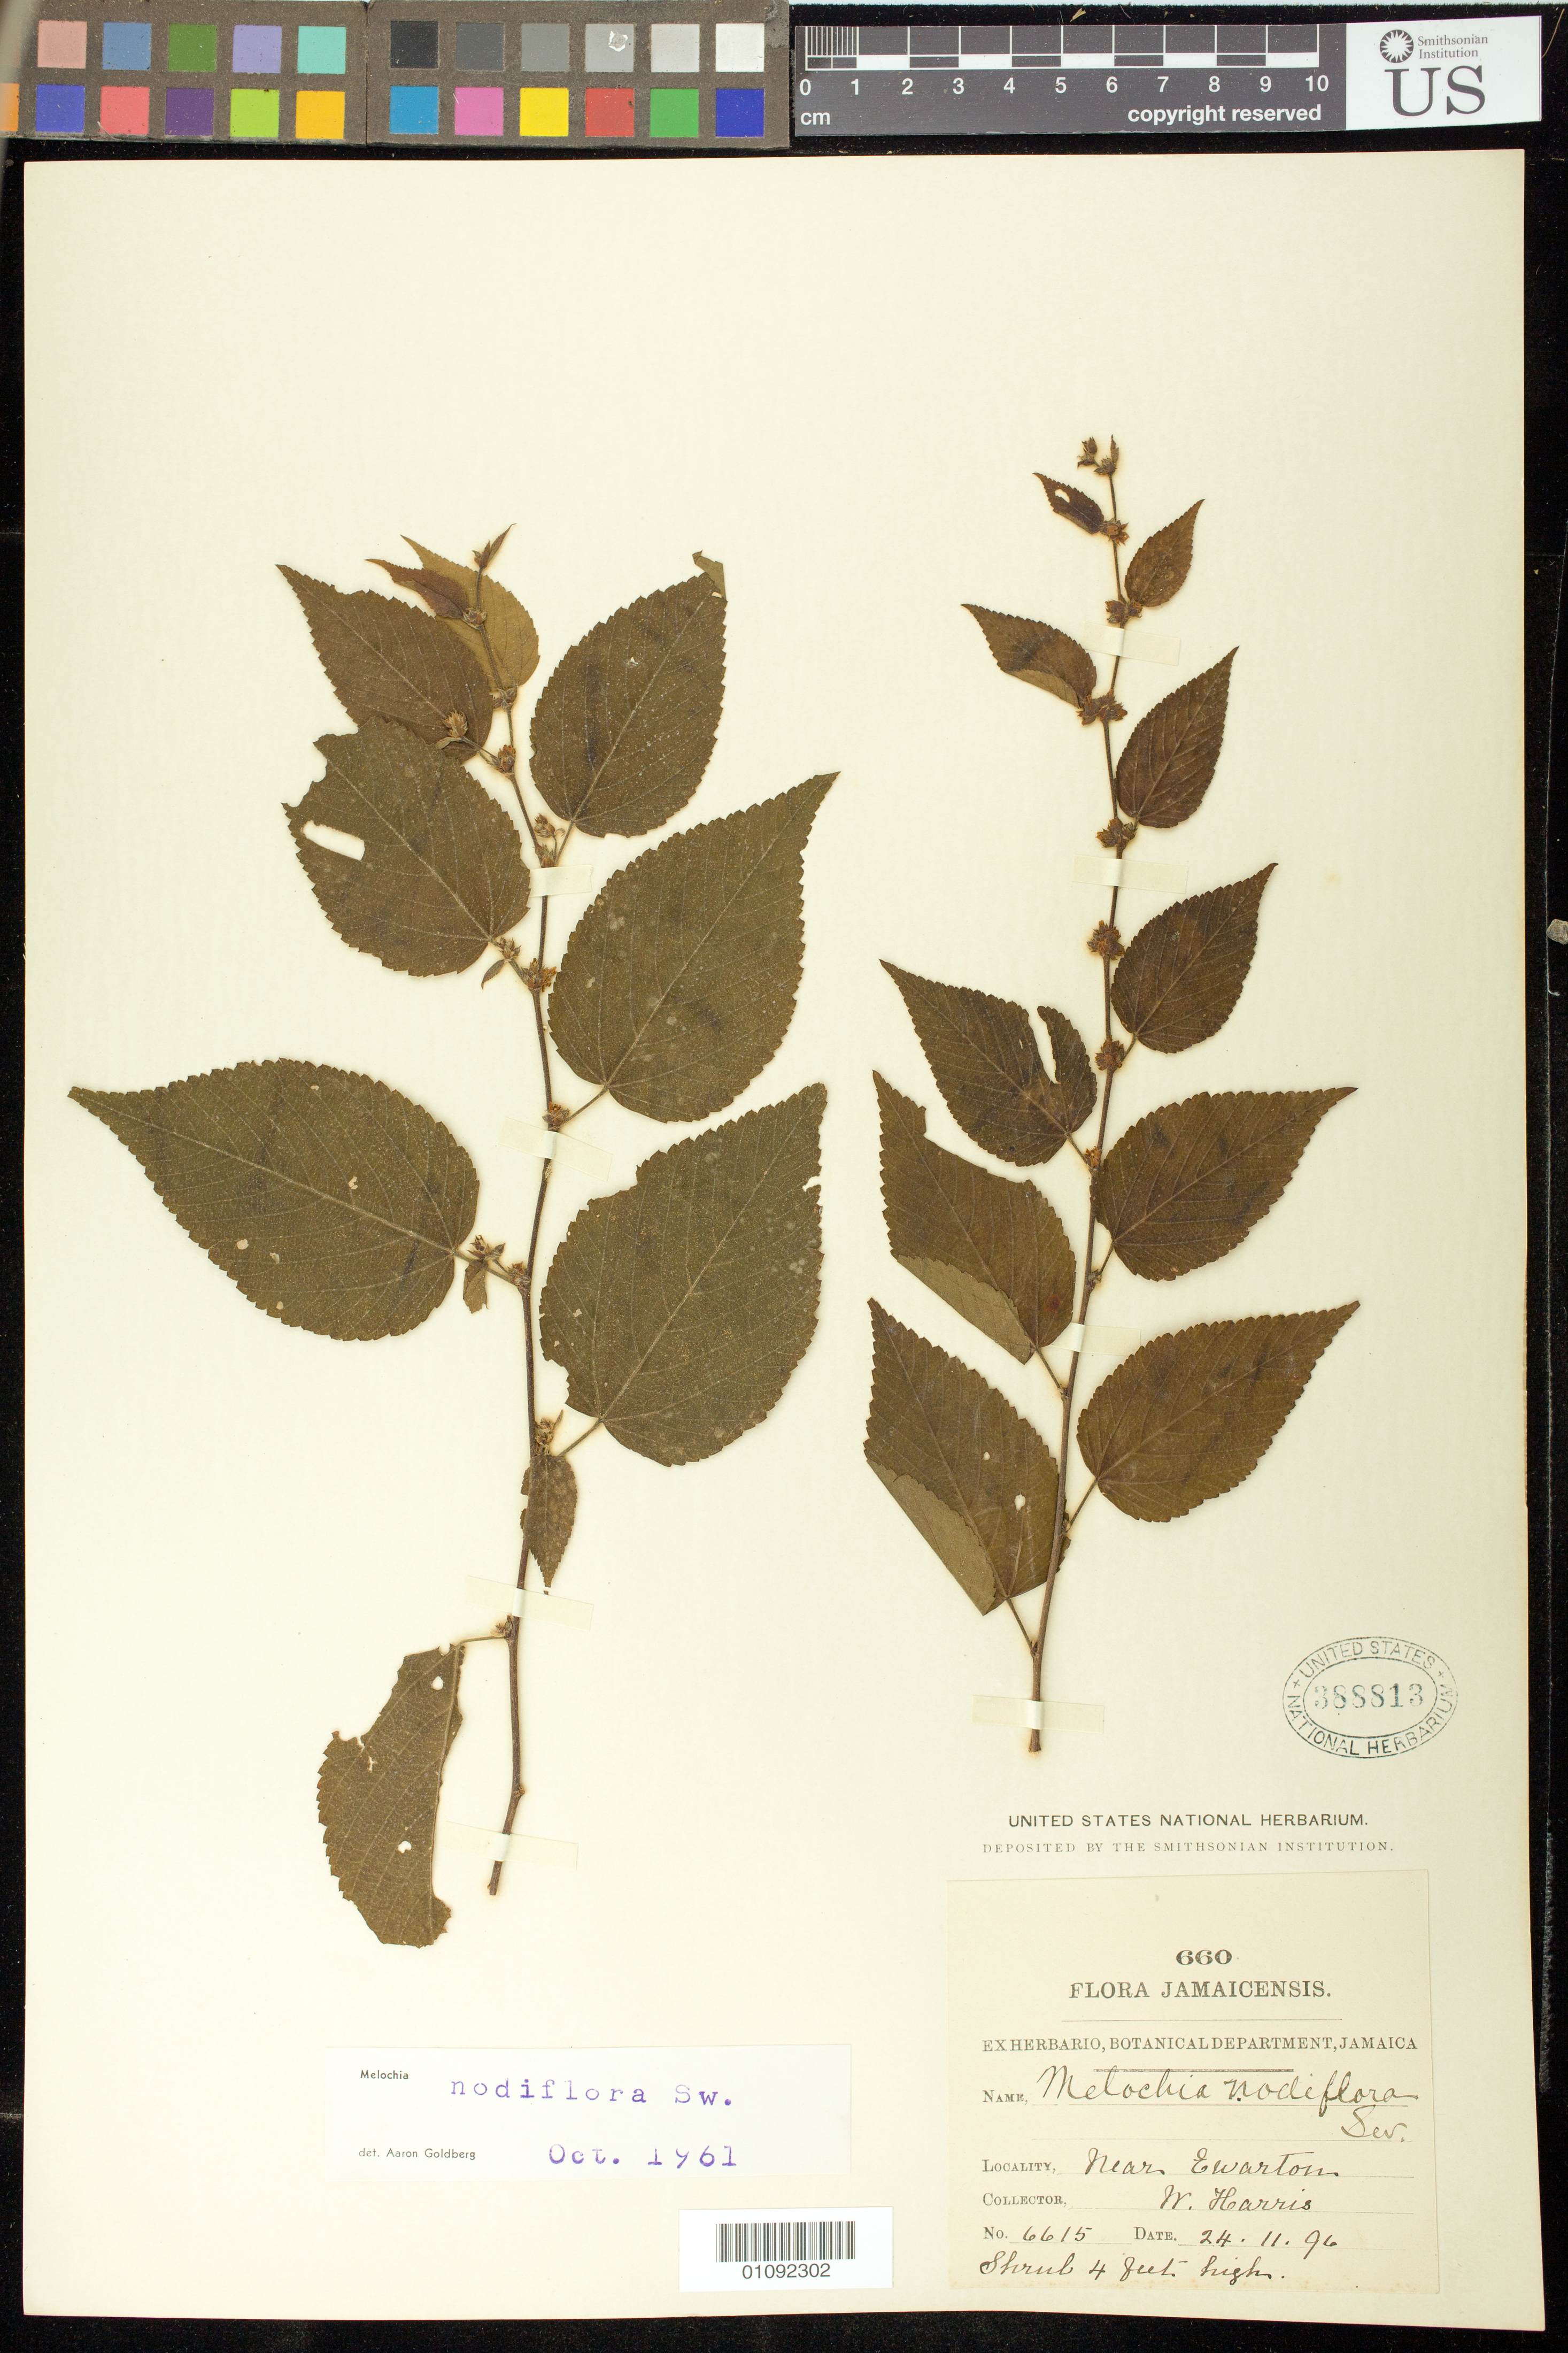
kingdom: Plantae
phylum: Tracheophyta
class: Magnoliopsida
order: Malvales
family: Malvaceae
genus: Melochia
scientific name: Melochia nodiflora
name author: Sw.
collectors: W. Harris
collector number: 6615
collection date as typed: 24 Nov 1896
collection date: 1896-11-24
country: Jamaica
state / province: Saint Catherine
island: Jamaica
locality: Near Ewarton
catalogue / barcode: US 388813